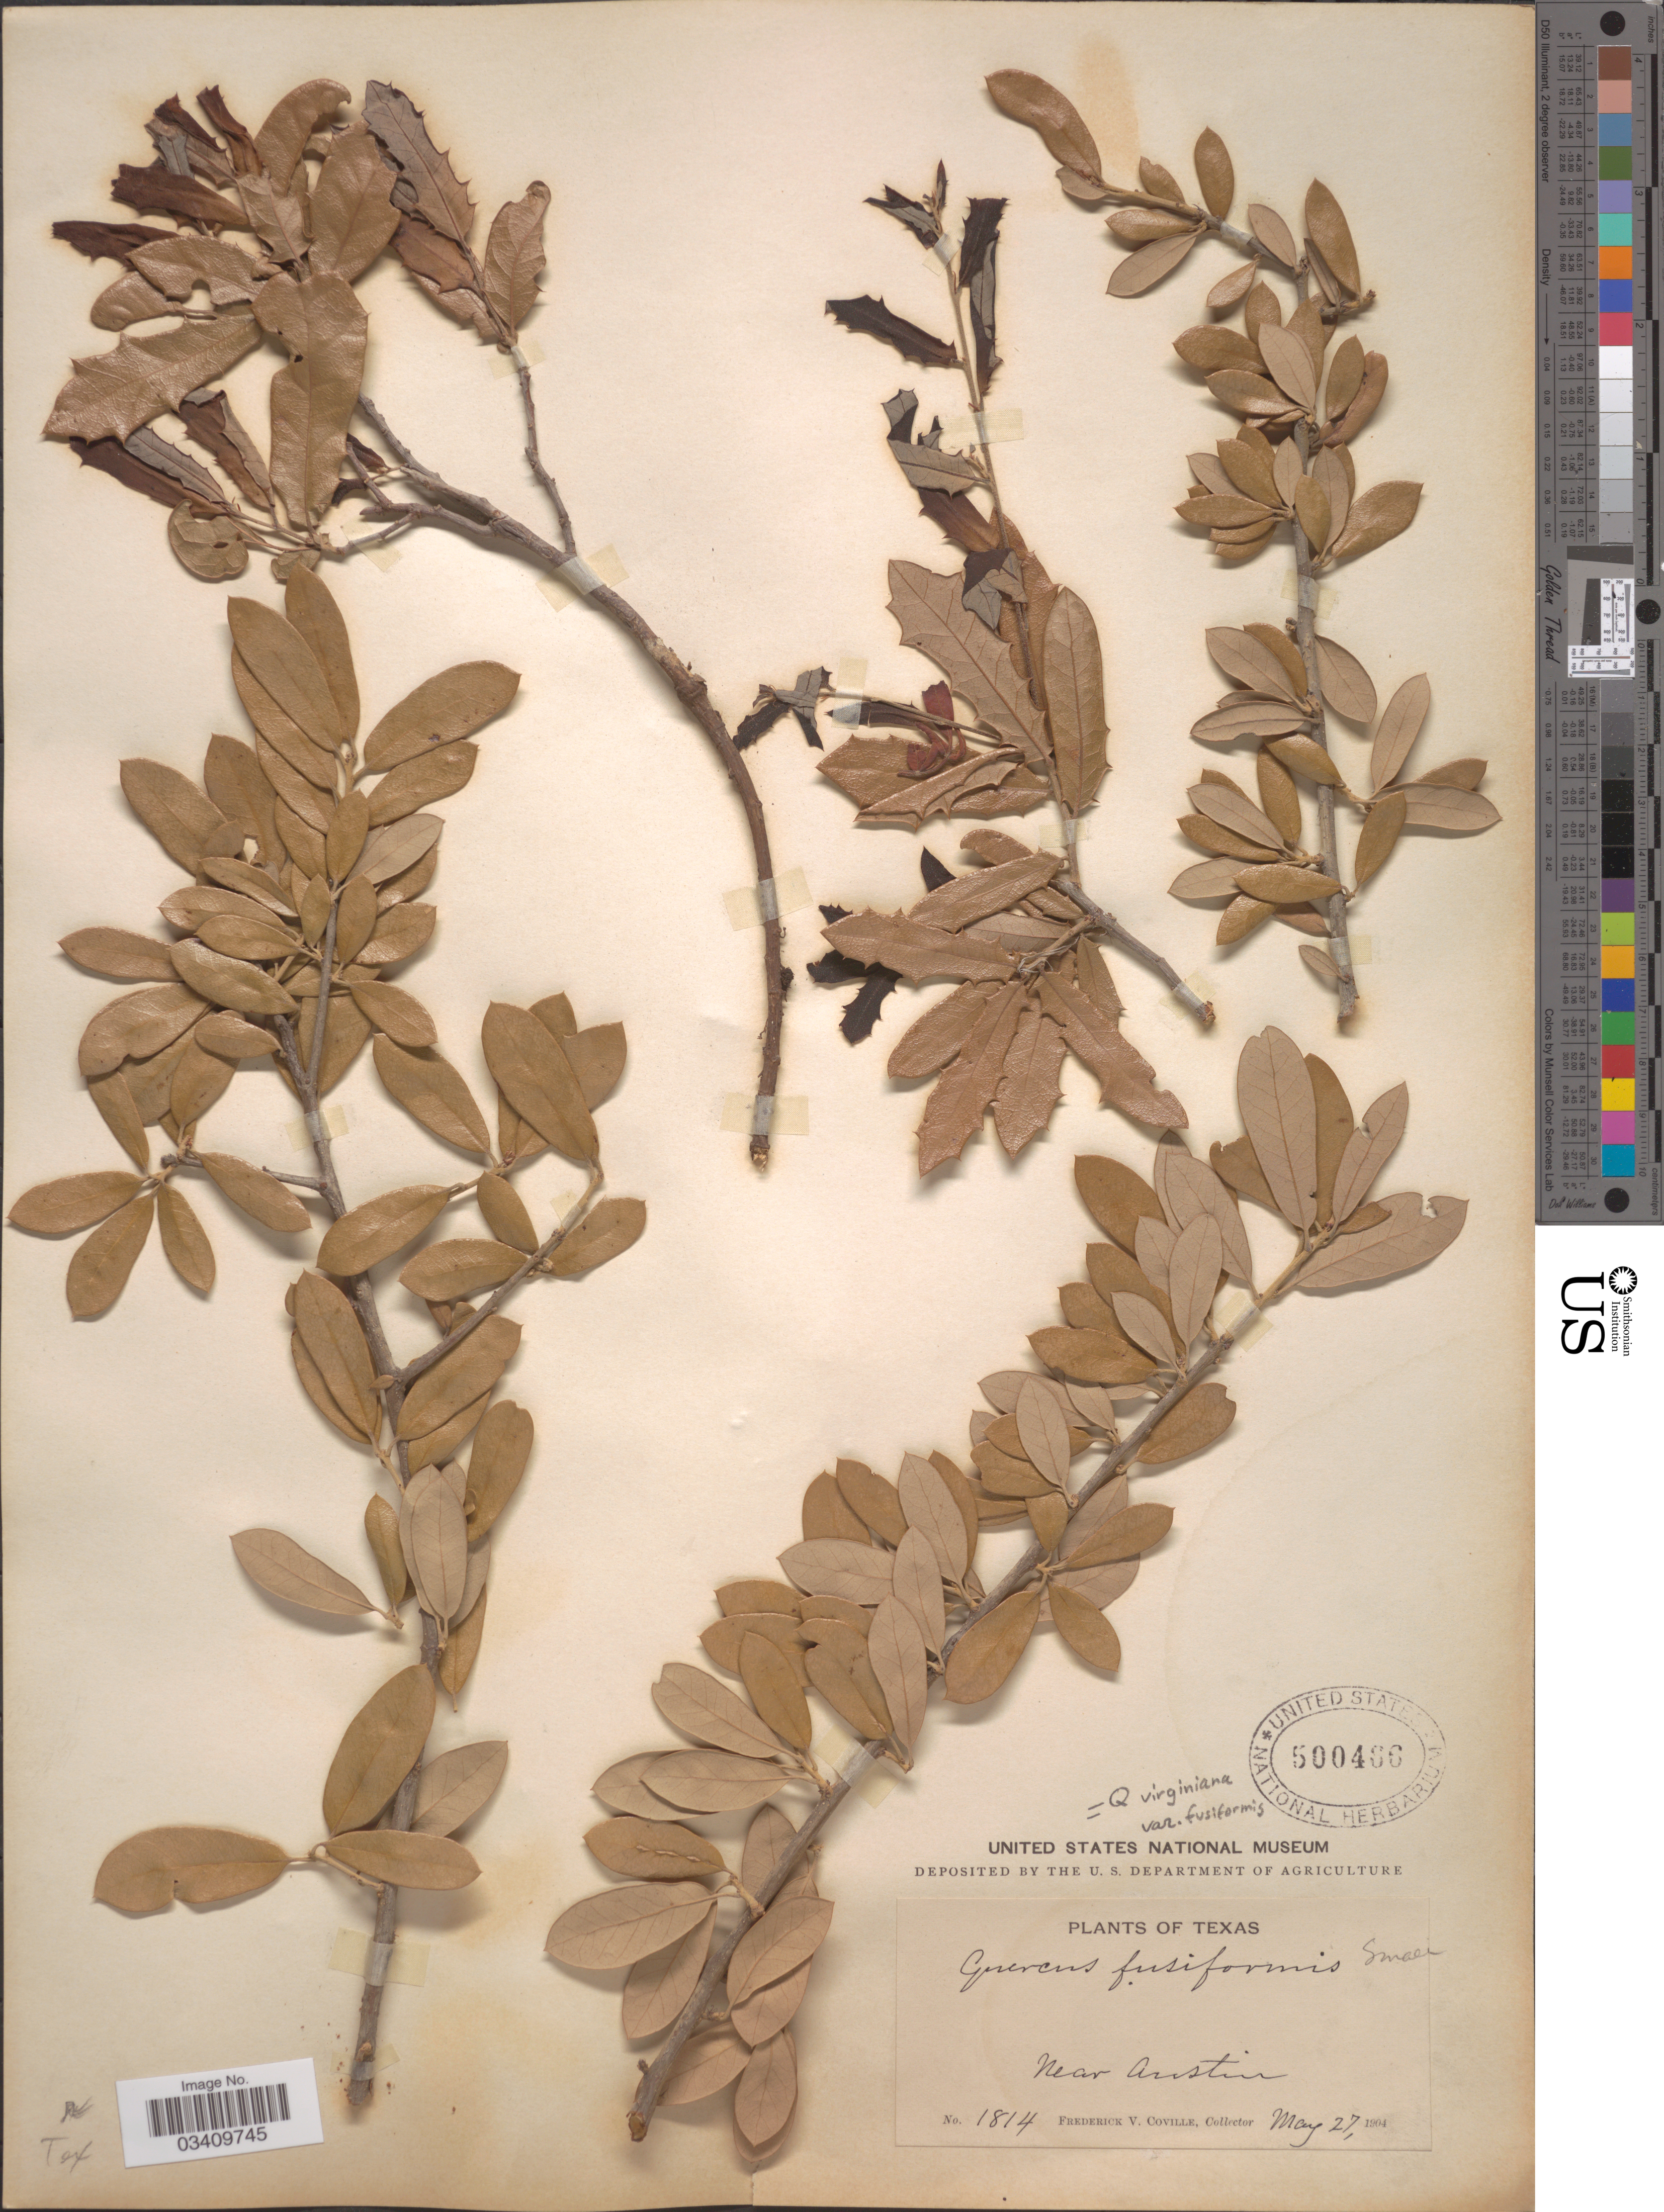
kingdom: Plantae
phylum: Tracheophyta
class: Magnoliopsida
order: Fagales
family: Fagaceae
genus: Quercus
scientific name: Quercus virginiana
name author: Mill.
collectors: F. V. Coville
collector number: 1814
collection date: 1904-05-27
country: United States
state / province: Texas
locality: Near Austin.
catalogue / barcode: US 500466